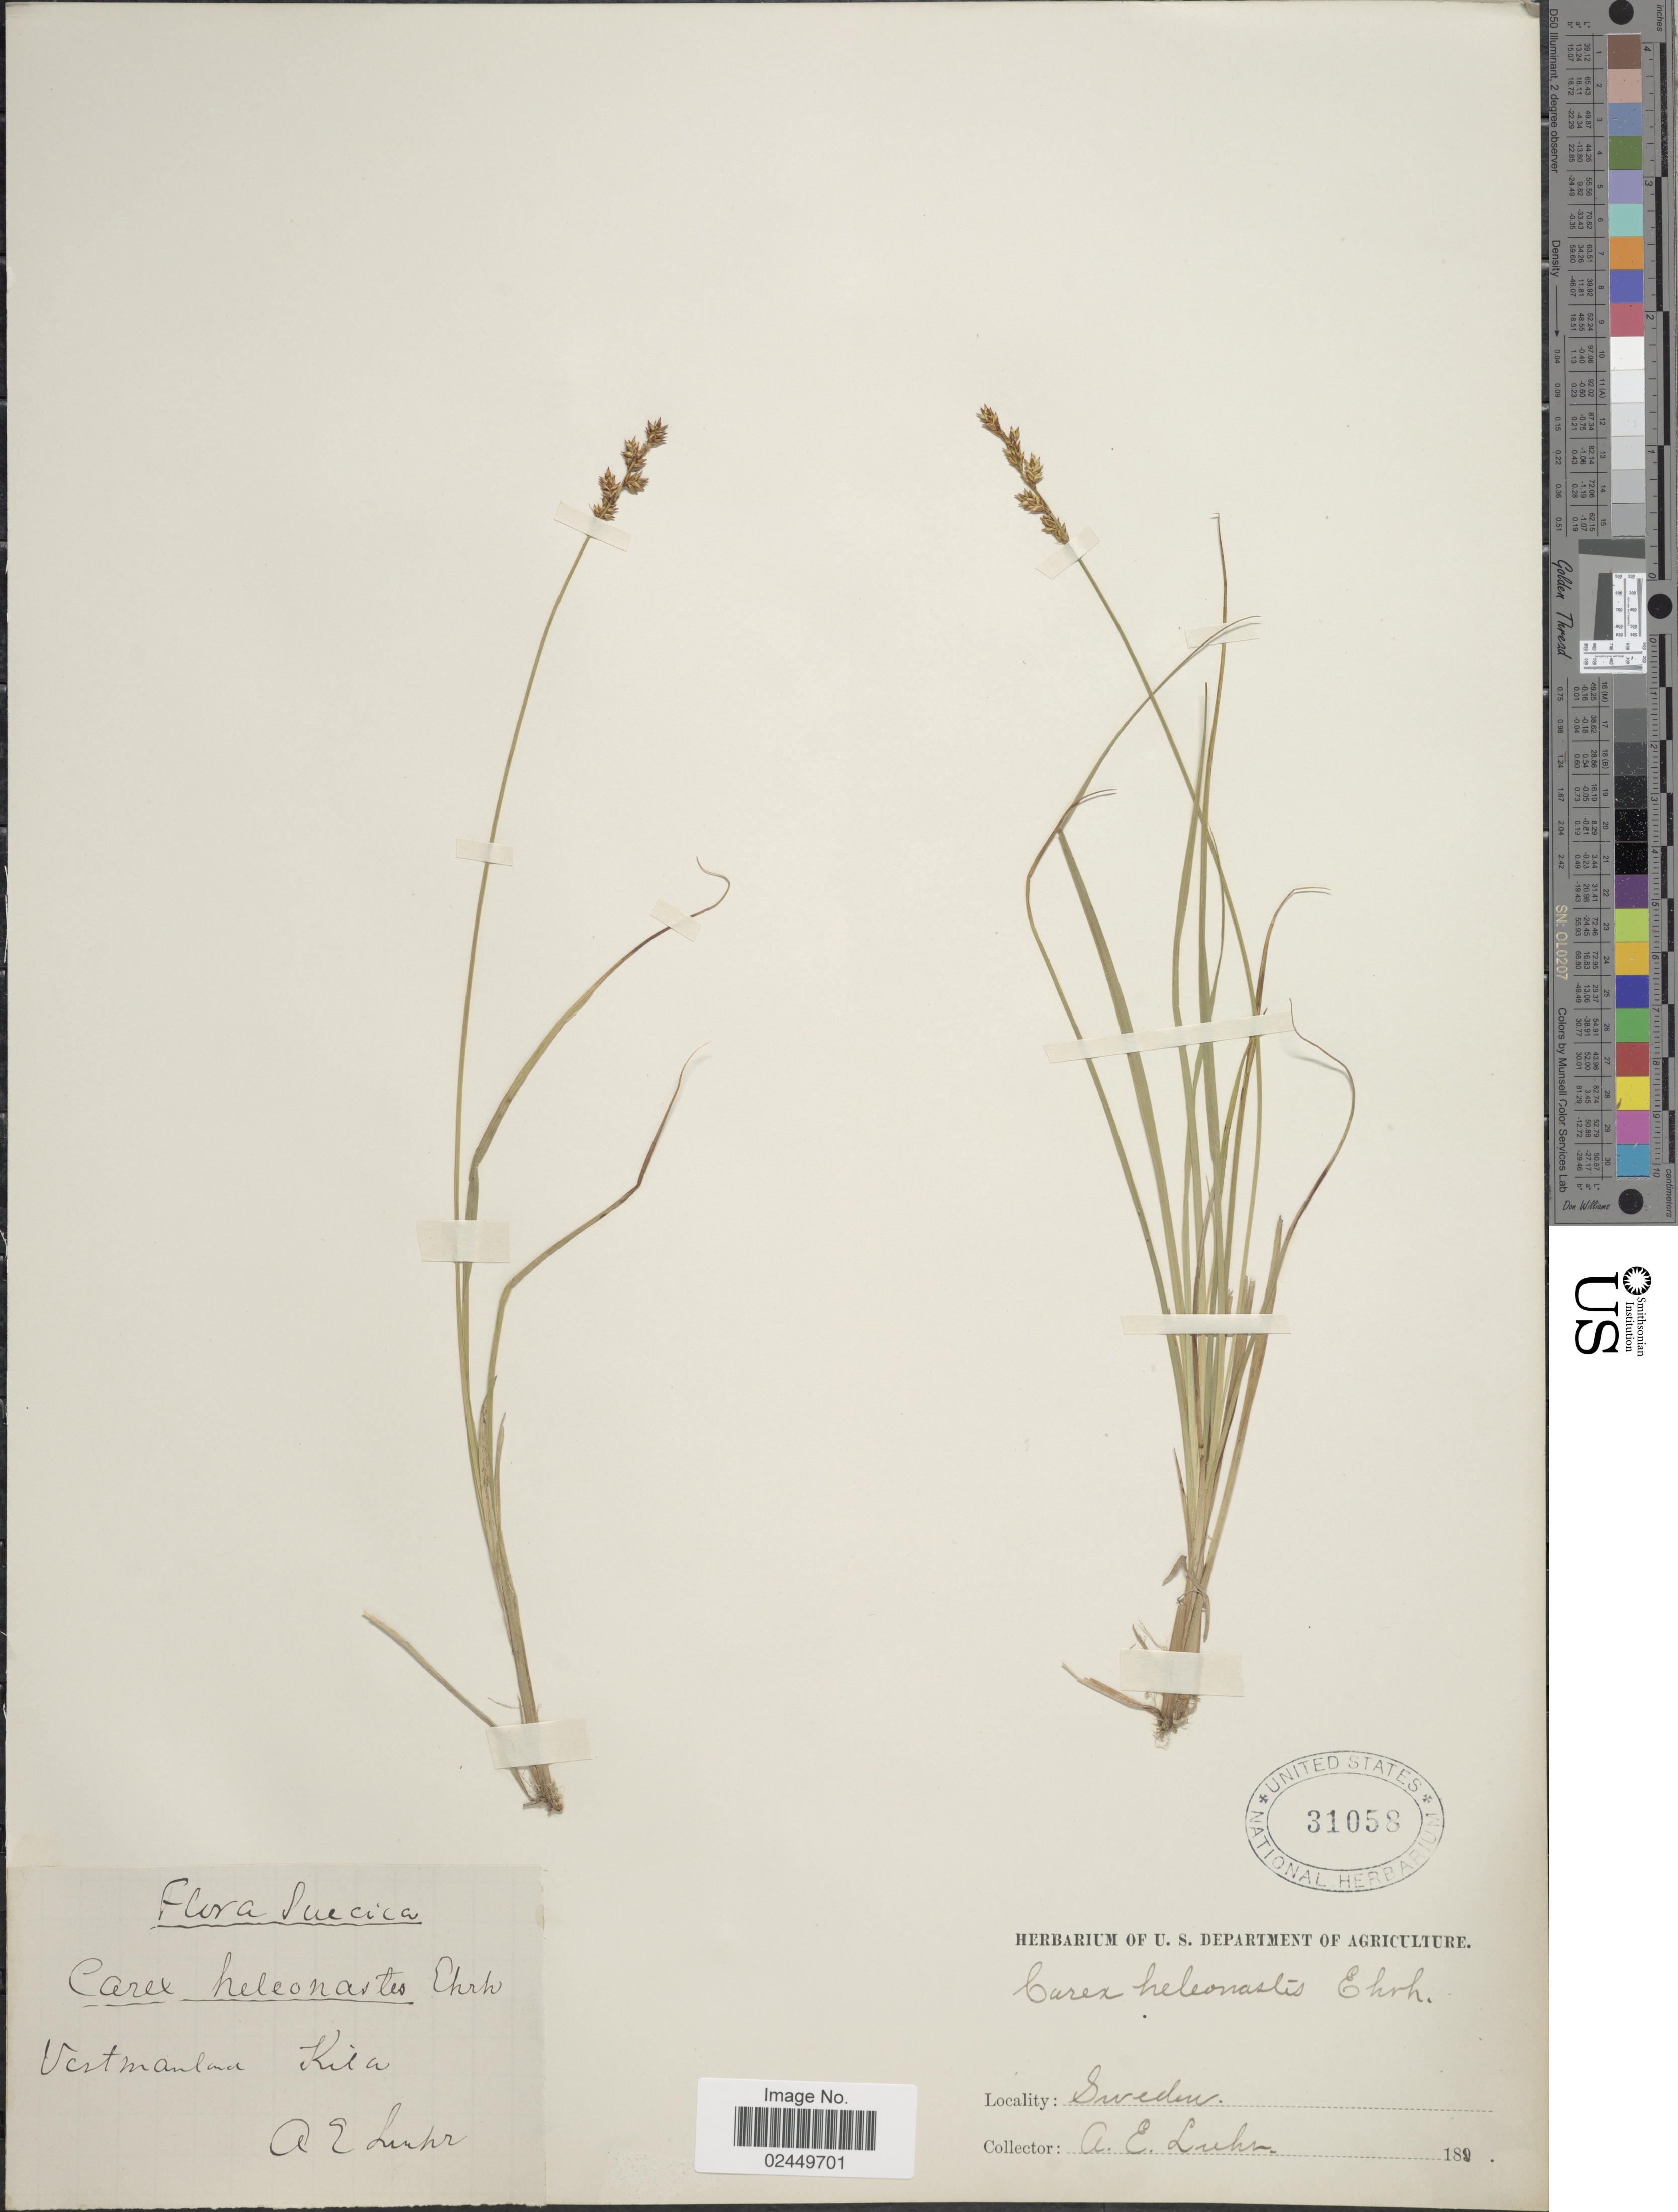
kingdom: Plantae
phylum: Tracheophyta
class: Liliopsida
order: Poales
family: Cyperaceae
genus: Carex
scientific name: Carex heleonastes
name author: Ehrh. ex L. f.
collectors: A. Luhr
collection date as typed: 18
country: Sweden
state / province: Vastmanland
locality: Suecica. Vestmanland Kila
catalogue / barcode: US 31058